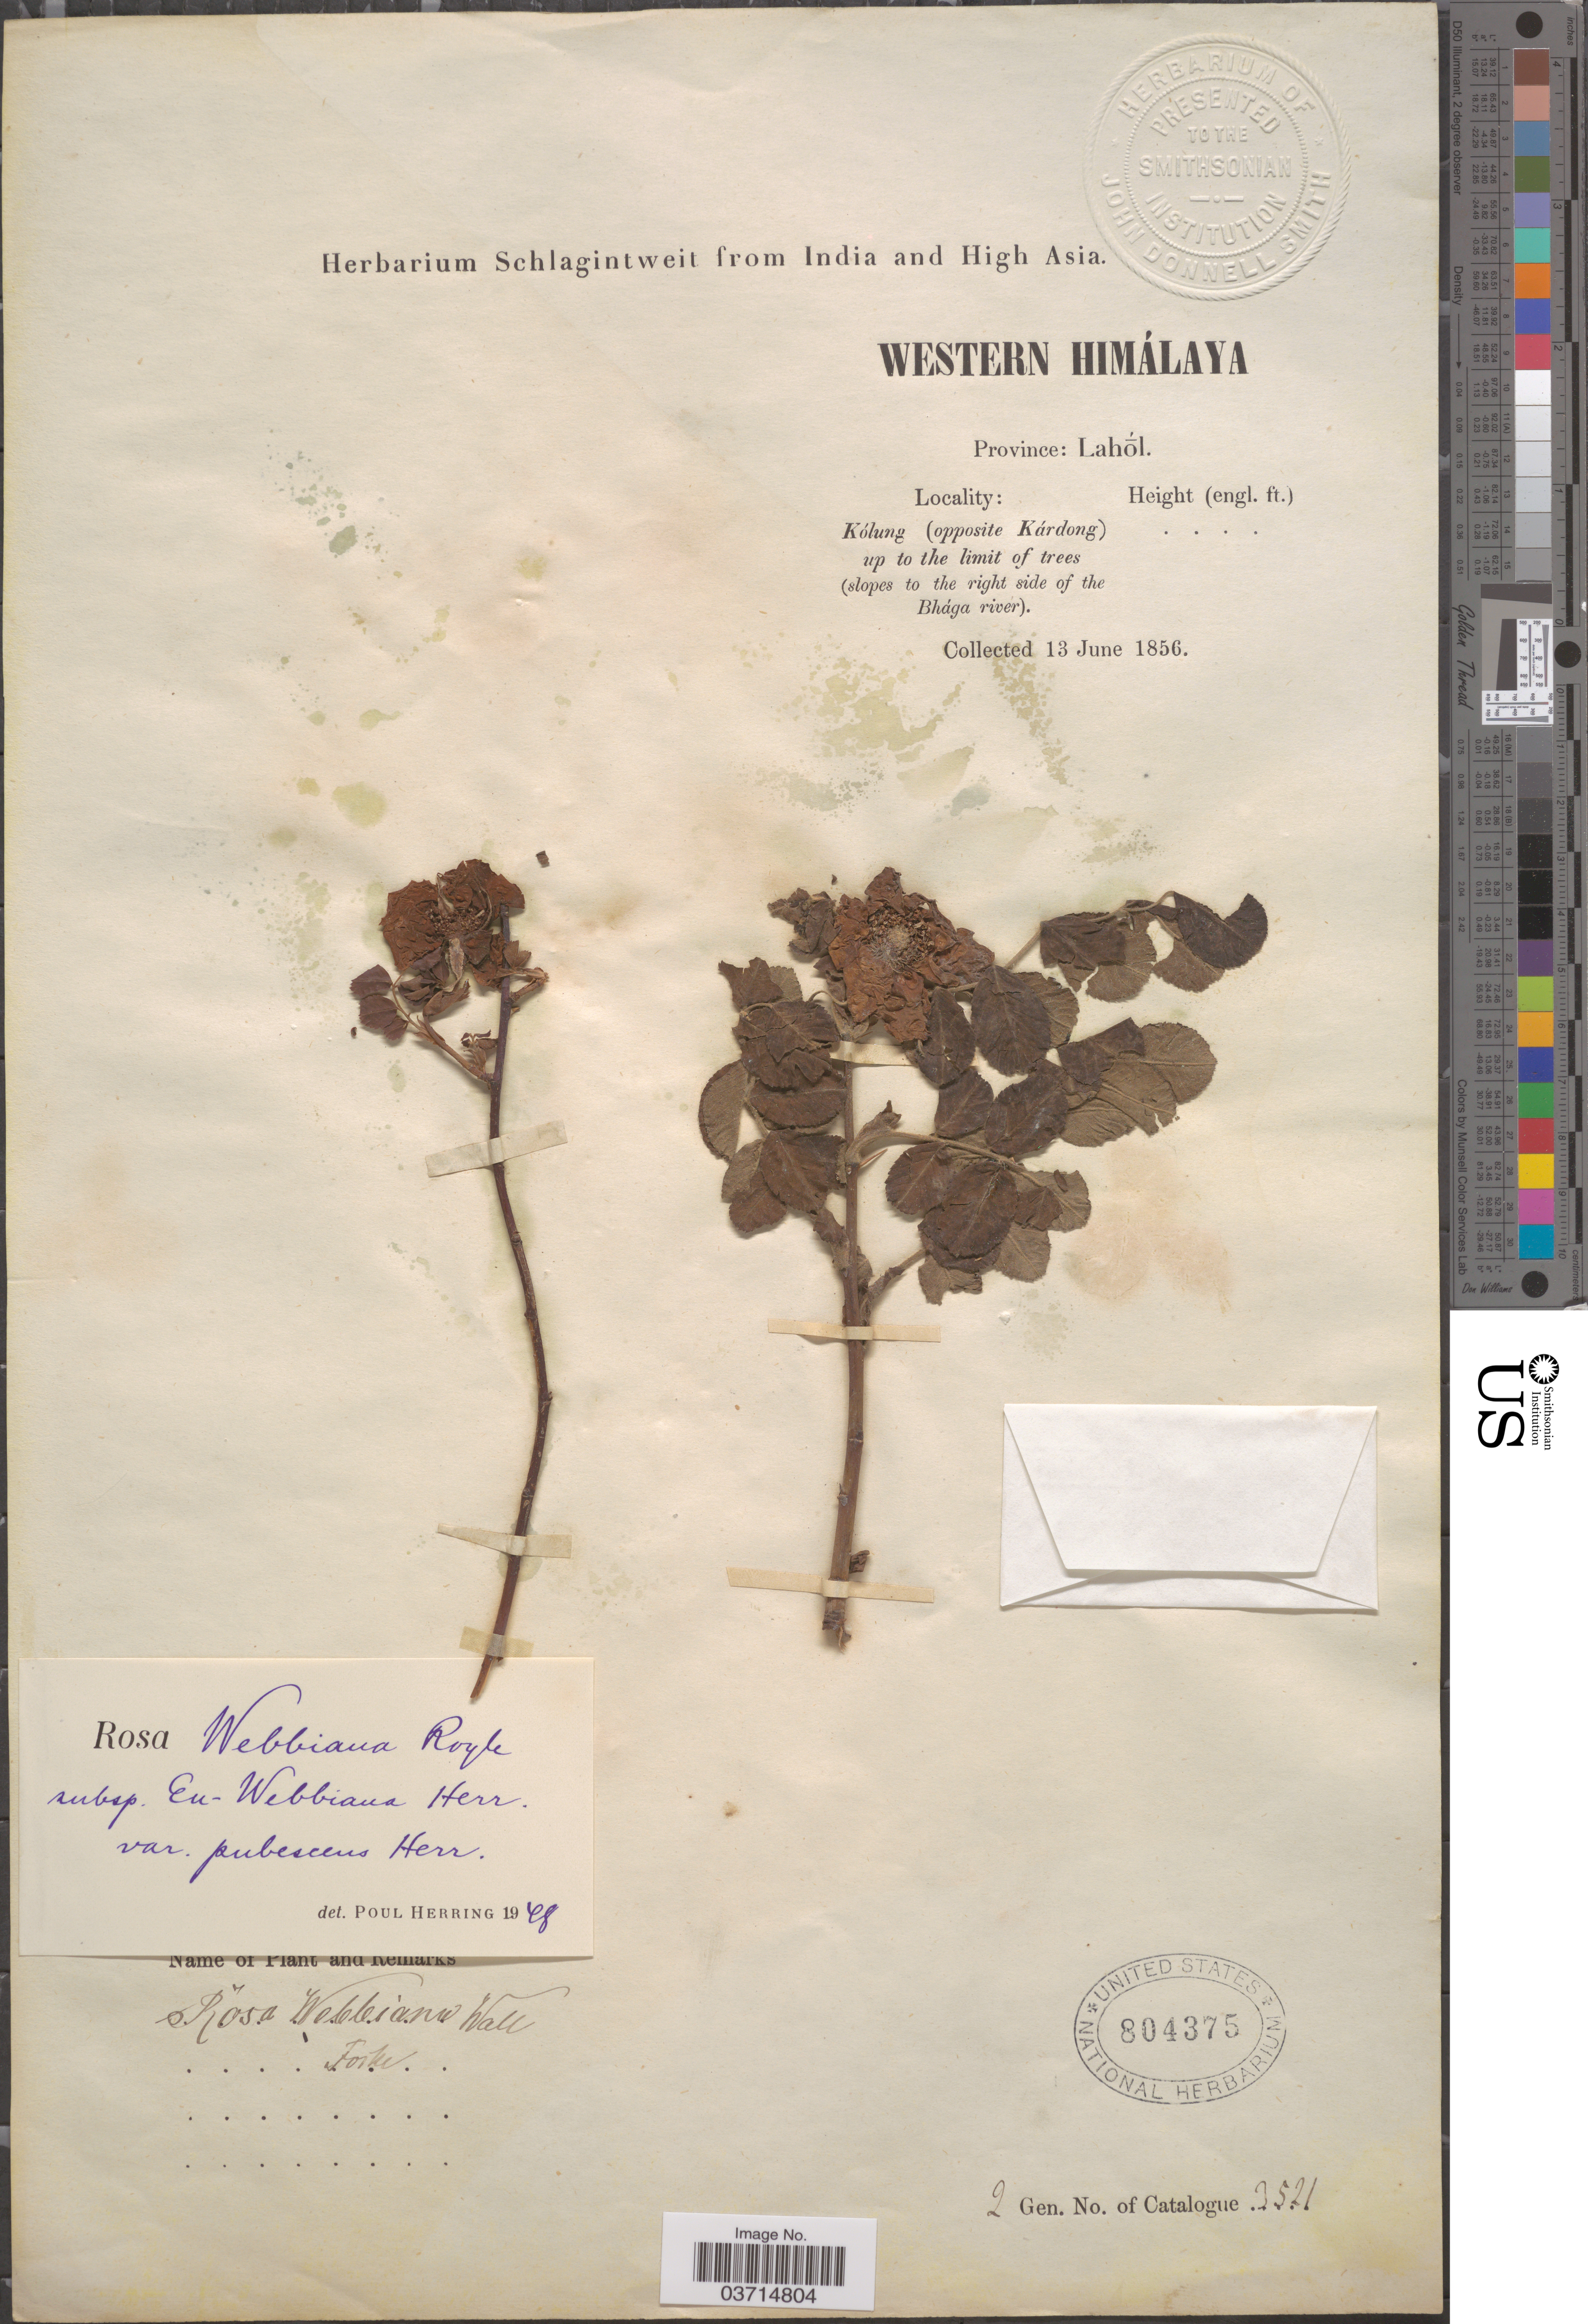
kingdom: Plantae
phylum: Tracheophyta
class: Magnoliopsida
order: Rosales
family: Rosaceae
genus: Rosa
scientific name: Rosa webbiana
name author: Wall. ex Royle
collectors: ex herb. Schlagintweit from India and High Asia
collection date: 1856-06-13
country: India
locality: Western Himálaya. Province: Lahól. Kólung (opposite of Kárdong) up to the limit of trees (slopes to the right side of the Bhága rivér).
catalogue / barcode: US 804375